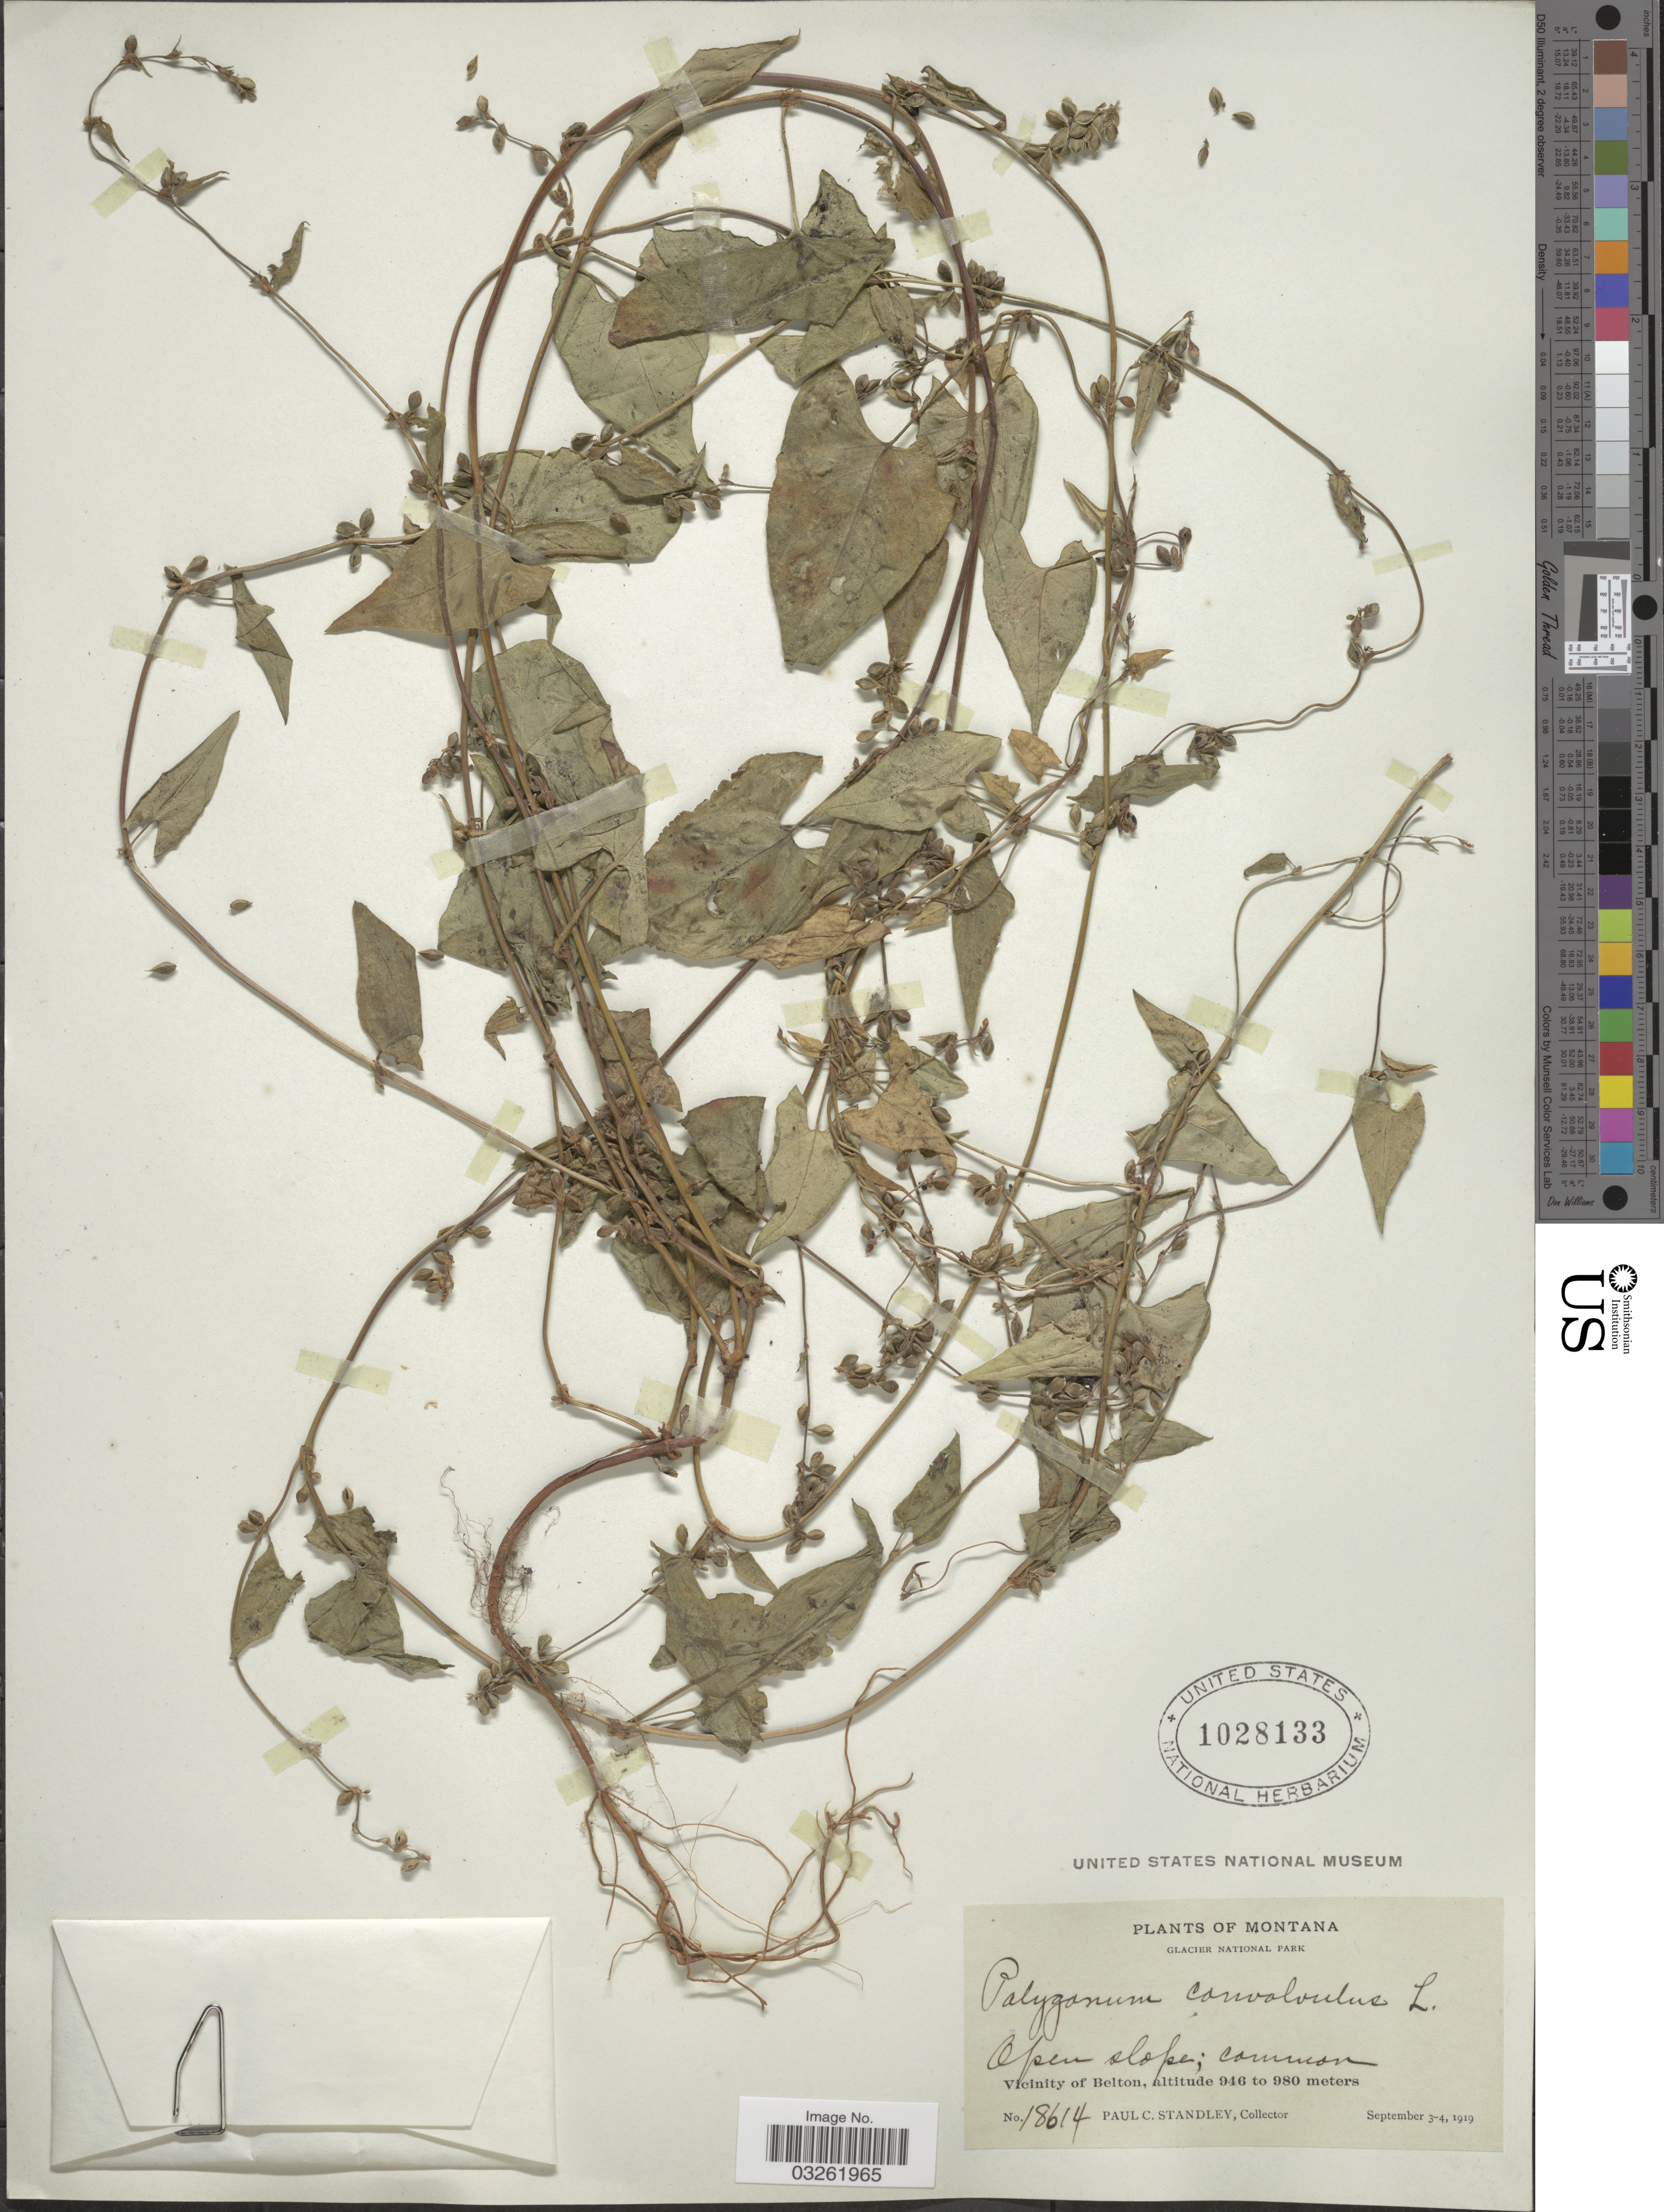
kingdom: Plantae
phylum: Tracheophyta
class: Magnoliopsida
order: Caryophyllales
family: Polygonaceae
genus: Fallopia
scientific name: Fallopia convolvulus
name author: (L.) Á. Löve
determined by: Strong, M. T., (US), Smithsonian Institution - National Museum of Natural History (UNITED STATES)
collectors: P. C. Standley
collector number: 18614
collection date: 1919-09-03/1919-09-04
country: United States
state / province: Montana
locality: Glacier National Park. Vicinity of Belton.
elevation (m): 946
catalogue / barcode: US 1028133